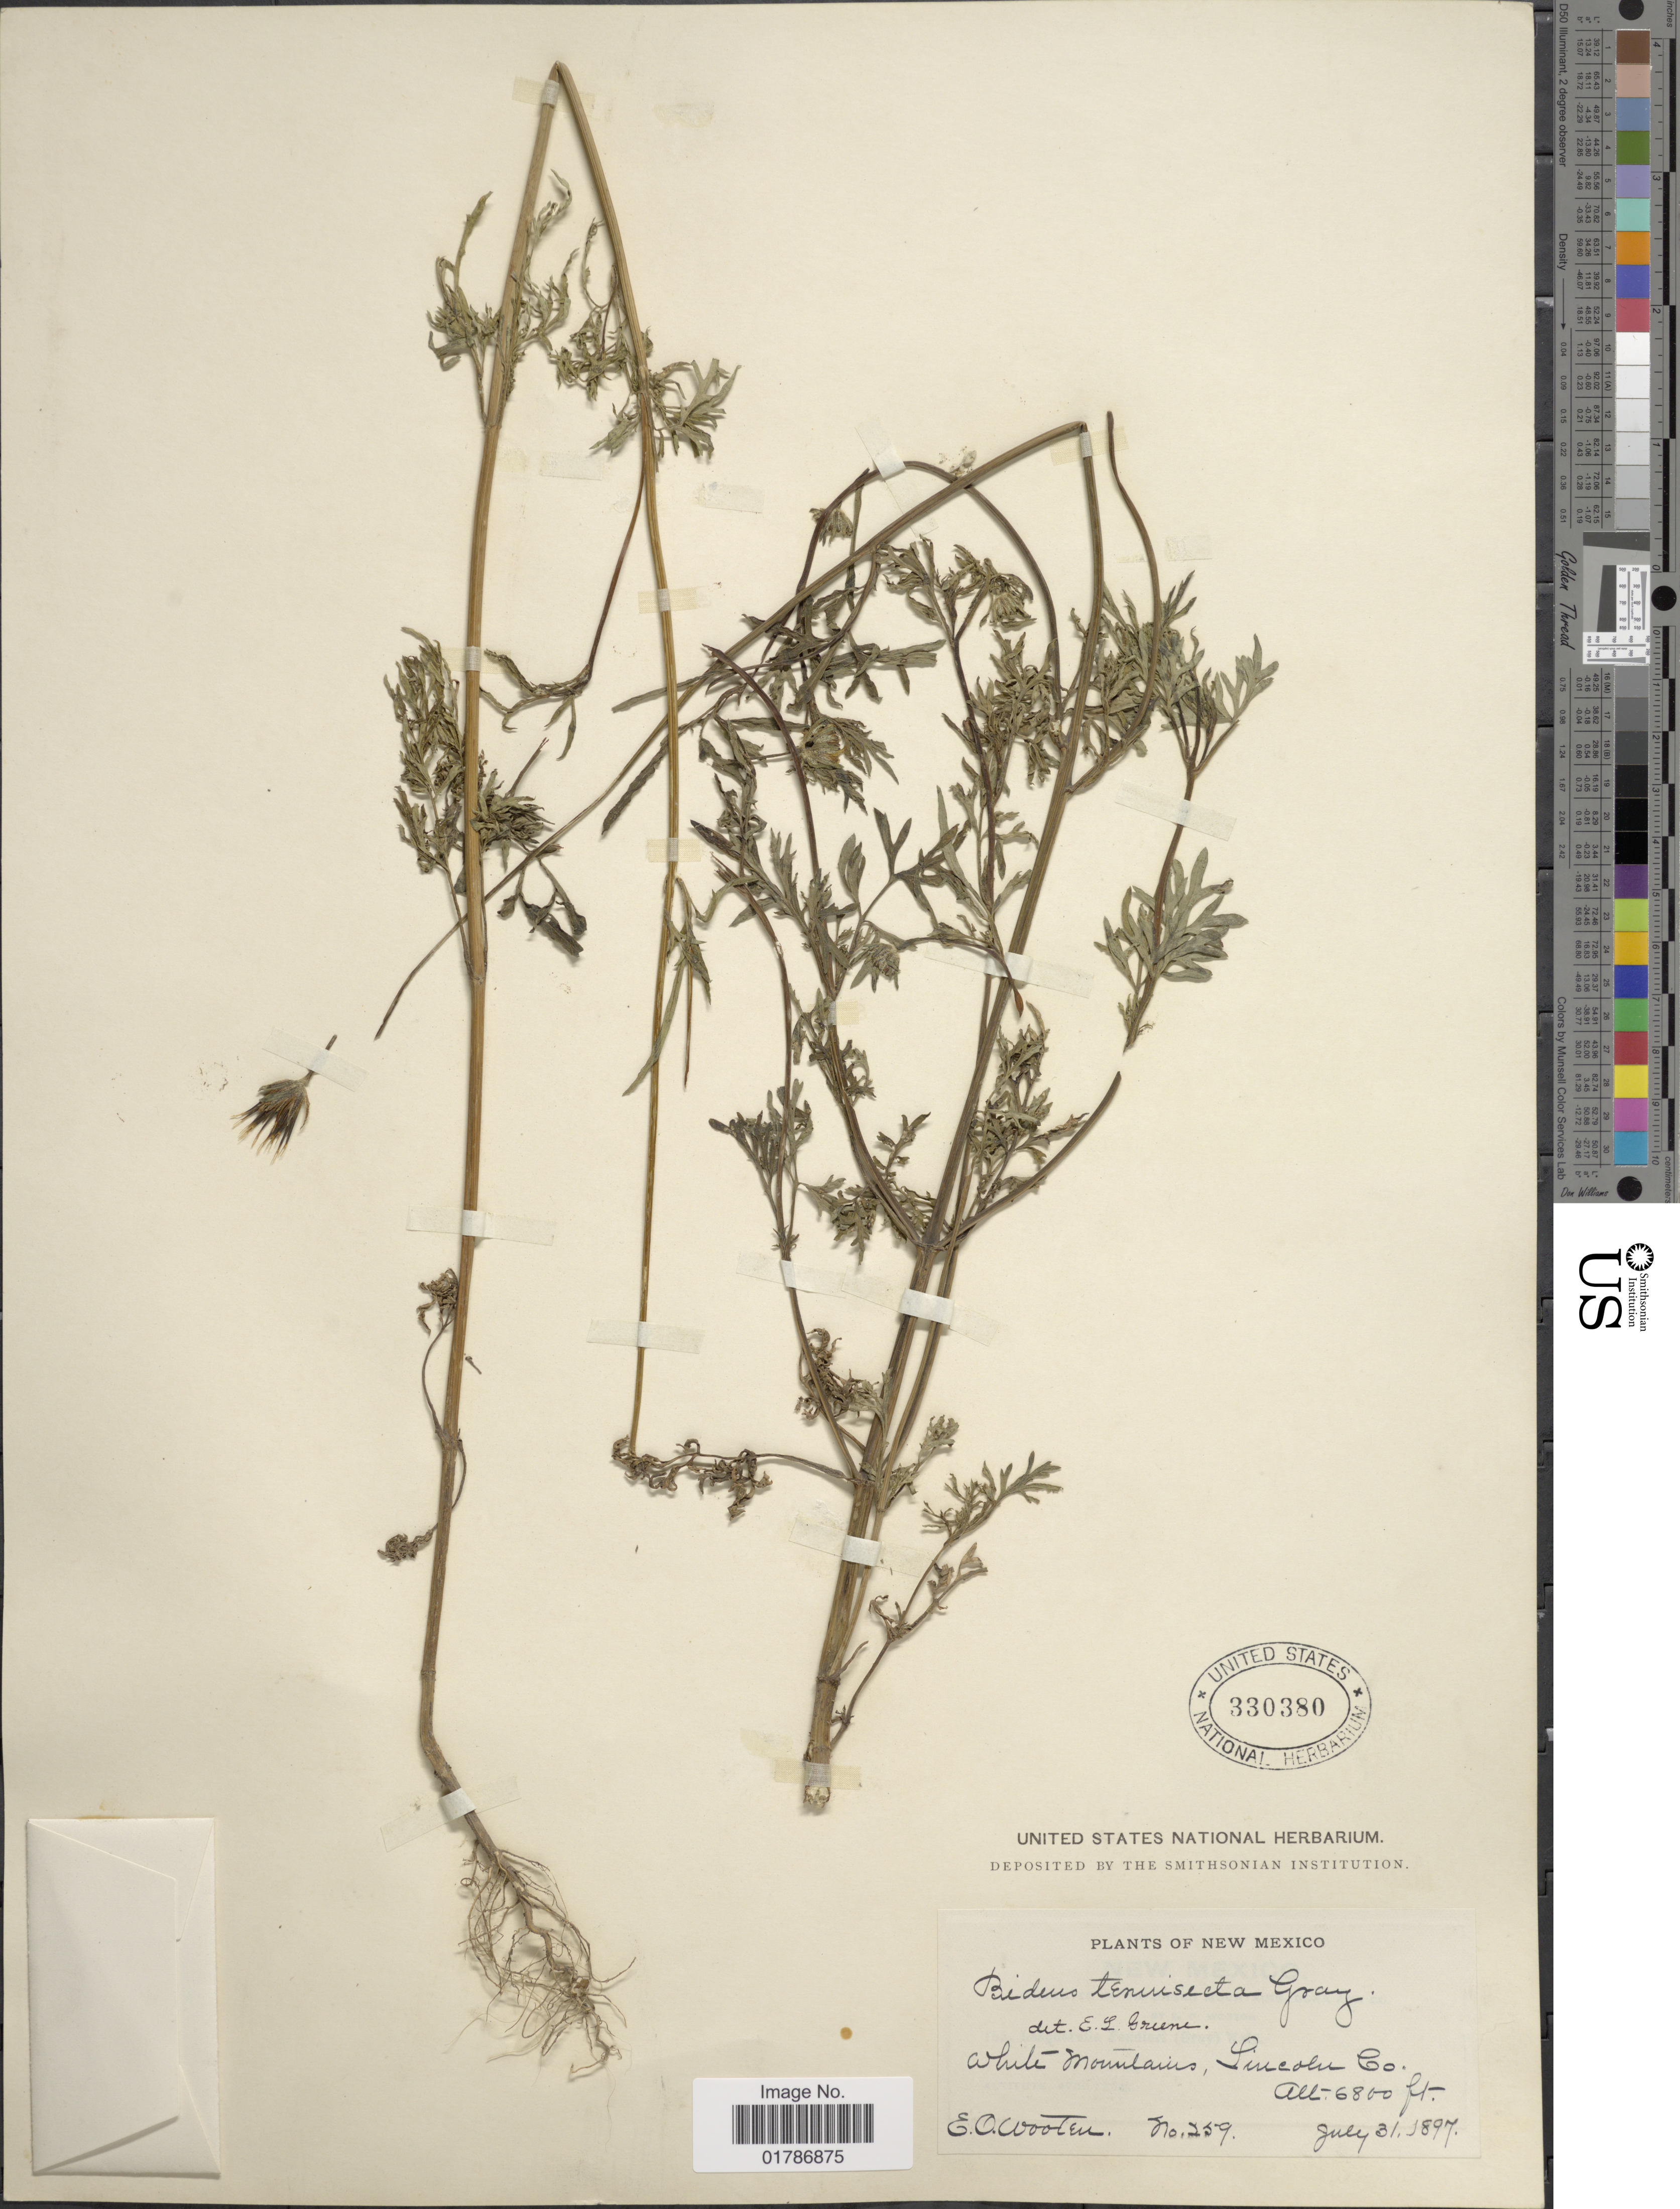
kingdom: Plantae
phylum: Tracheophyta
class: Magnoliopsida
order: Asterales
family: Asteraceae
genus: Bidens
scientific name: Bidens tenuisecta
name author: A. Gray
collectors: E. O. Wooton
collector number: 259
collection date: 1897-07-31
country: United States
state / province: New Mexico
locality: White Mountains, Lincoln Co.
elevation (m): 2073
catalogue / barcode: US 330380